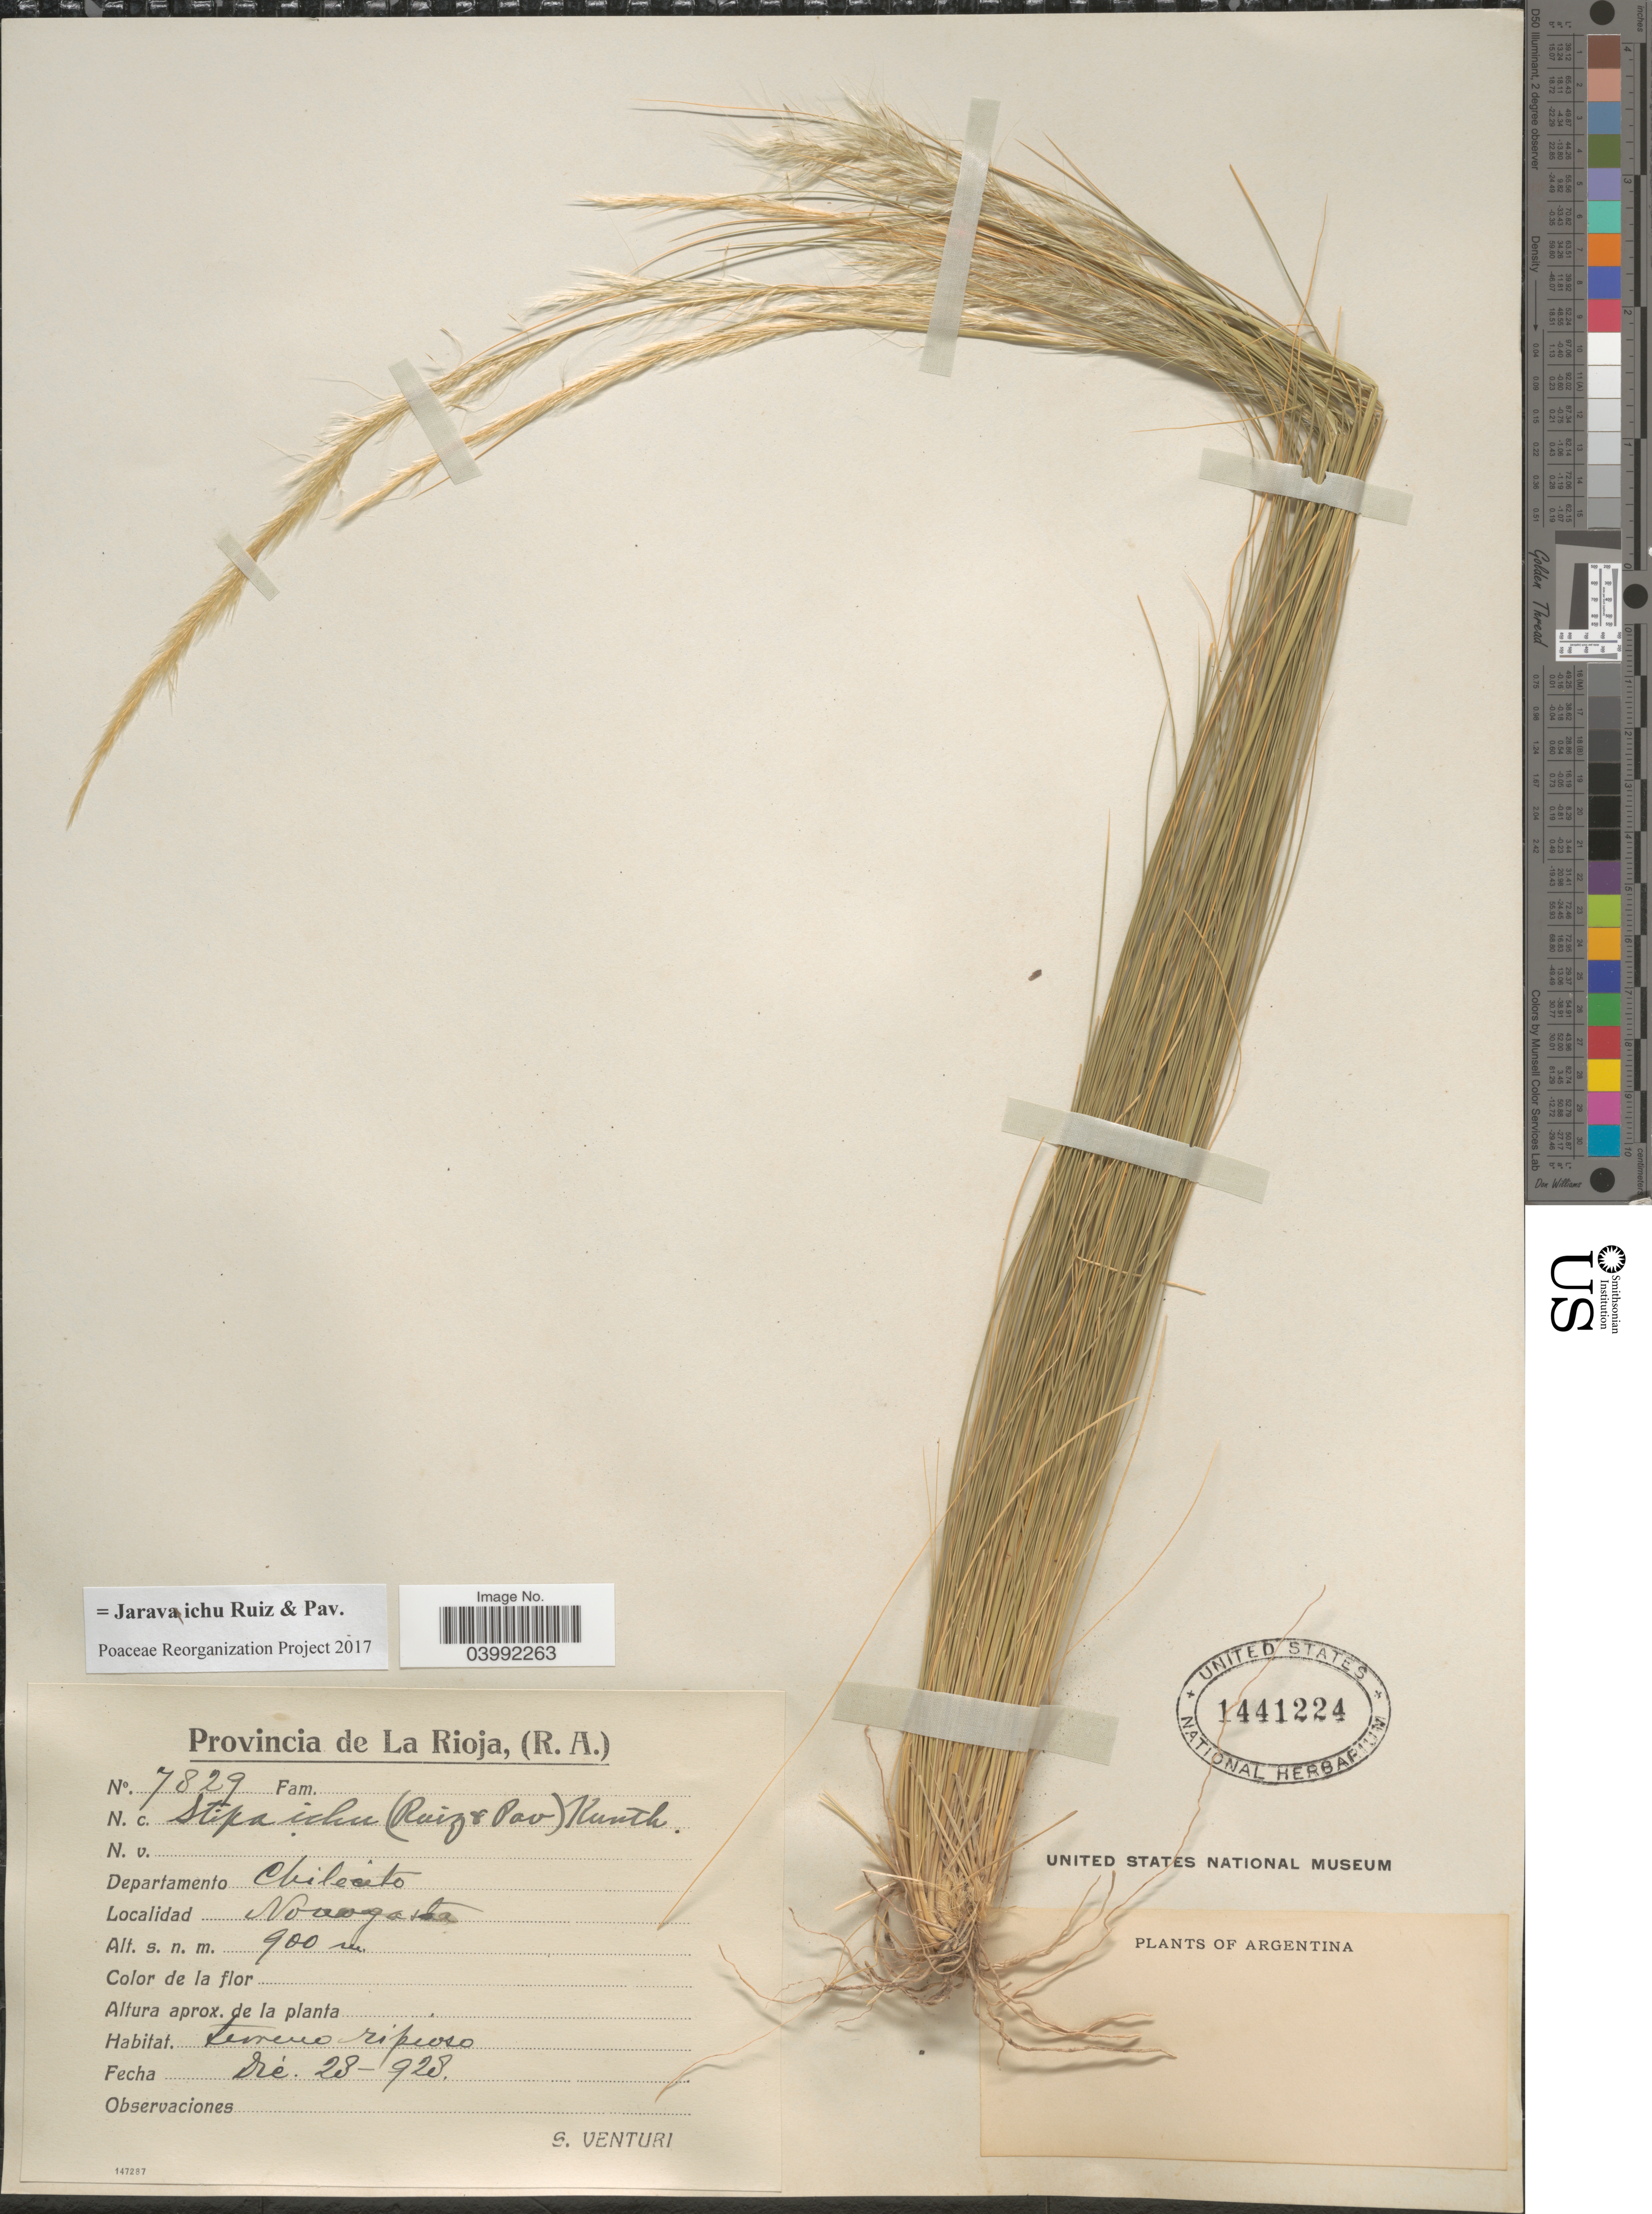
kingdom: Plantae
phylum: Tracheophyta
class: Liliopsida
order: Poales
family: Poaceae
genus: Jarava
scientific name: Jarava ichu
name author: Ruiz & Pav.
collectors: S. Venturi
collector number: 7829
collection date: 1928-12-28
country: Argentina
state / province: La Rioja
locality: Departamento Chilecito. Nonogasta.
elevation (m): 900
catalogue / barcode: US 1441224